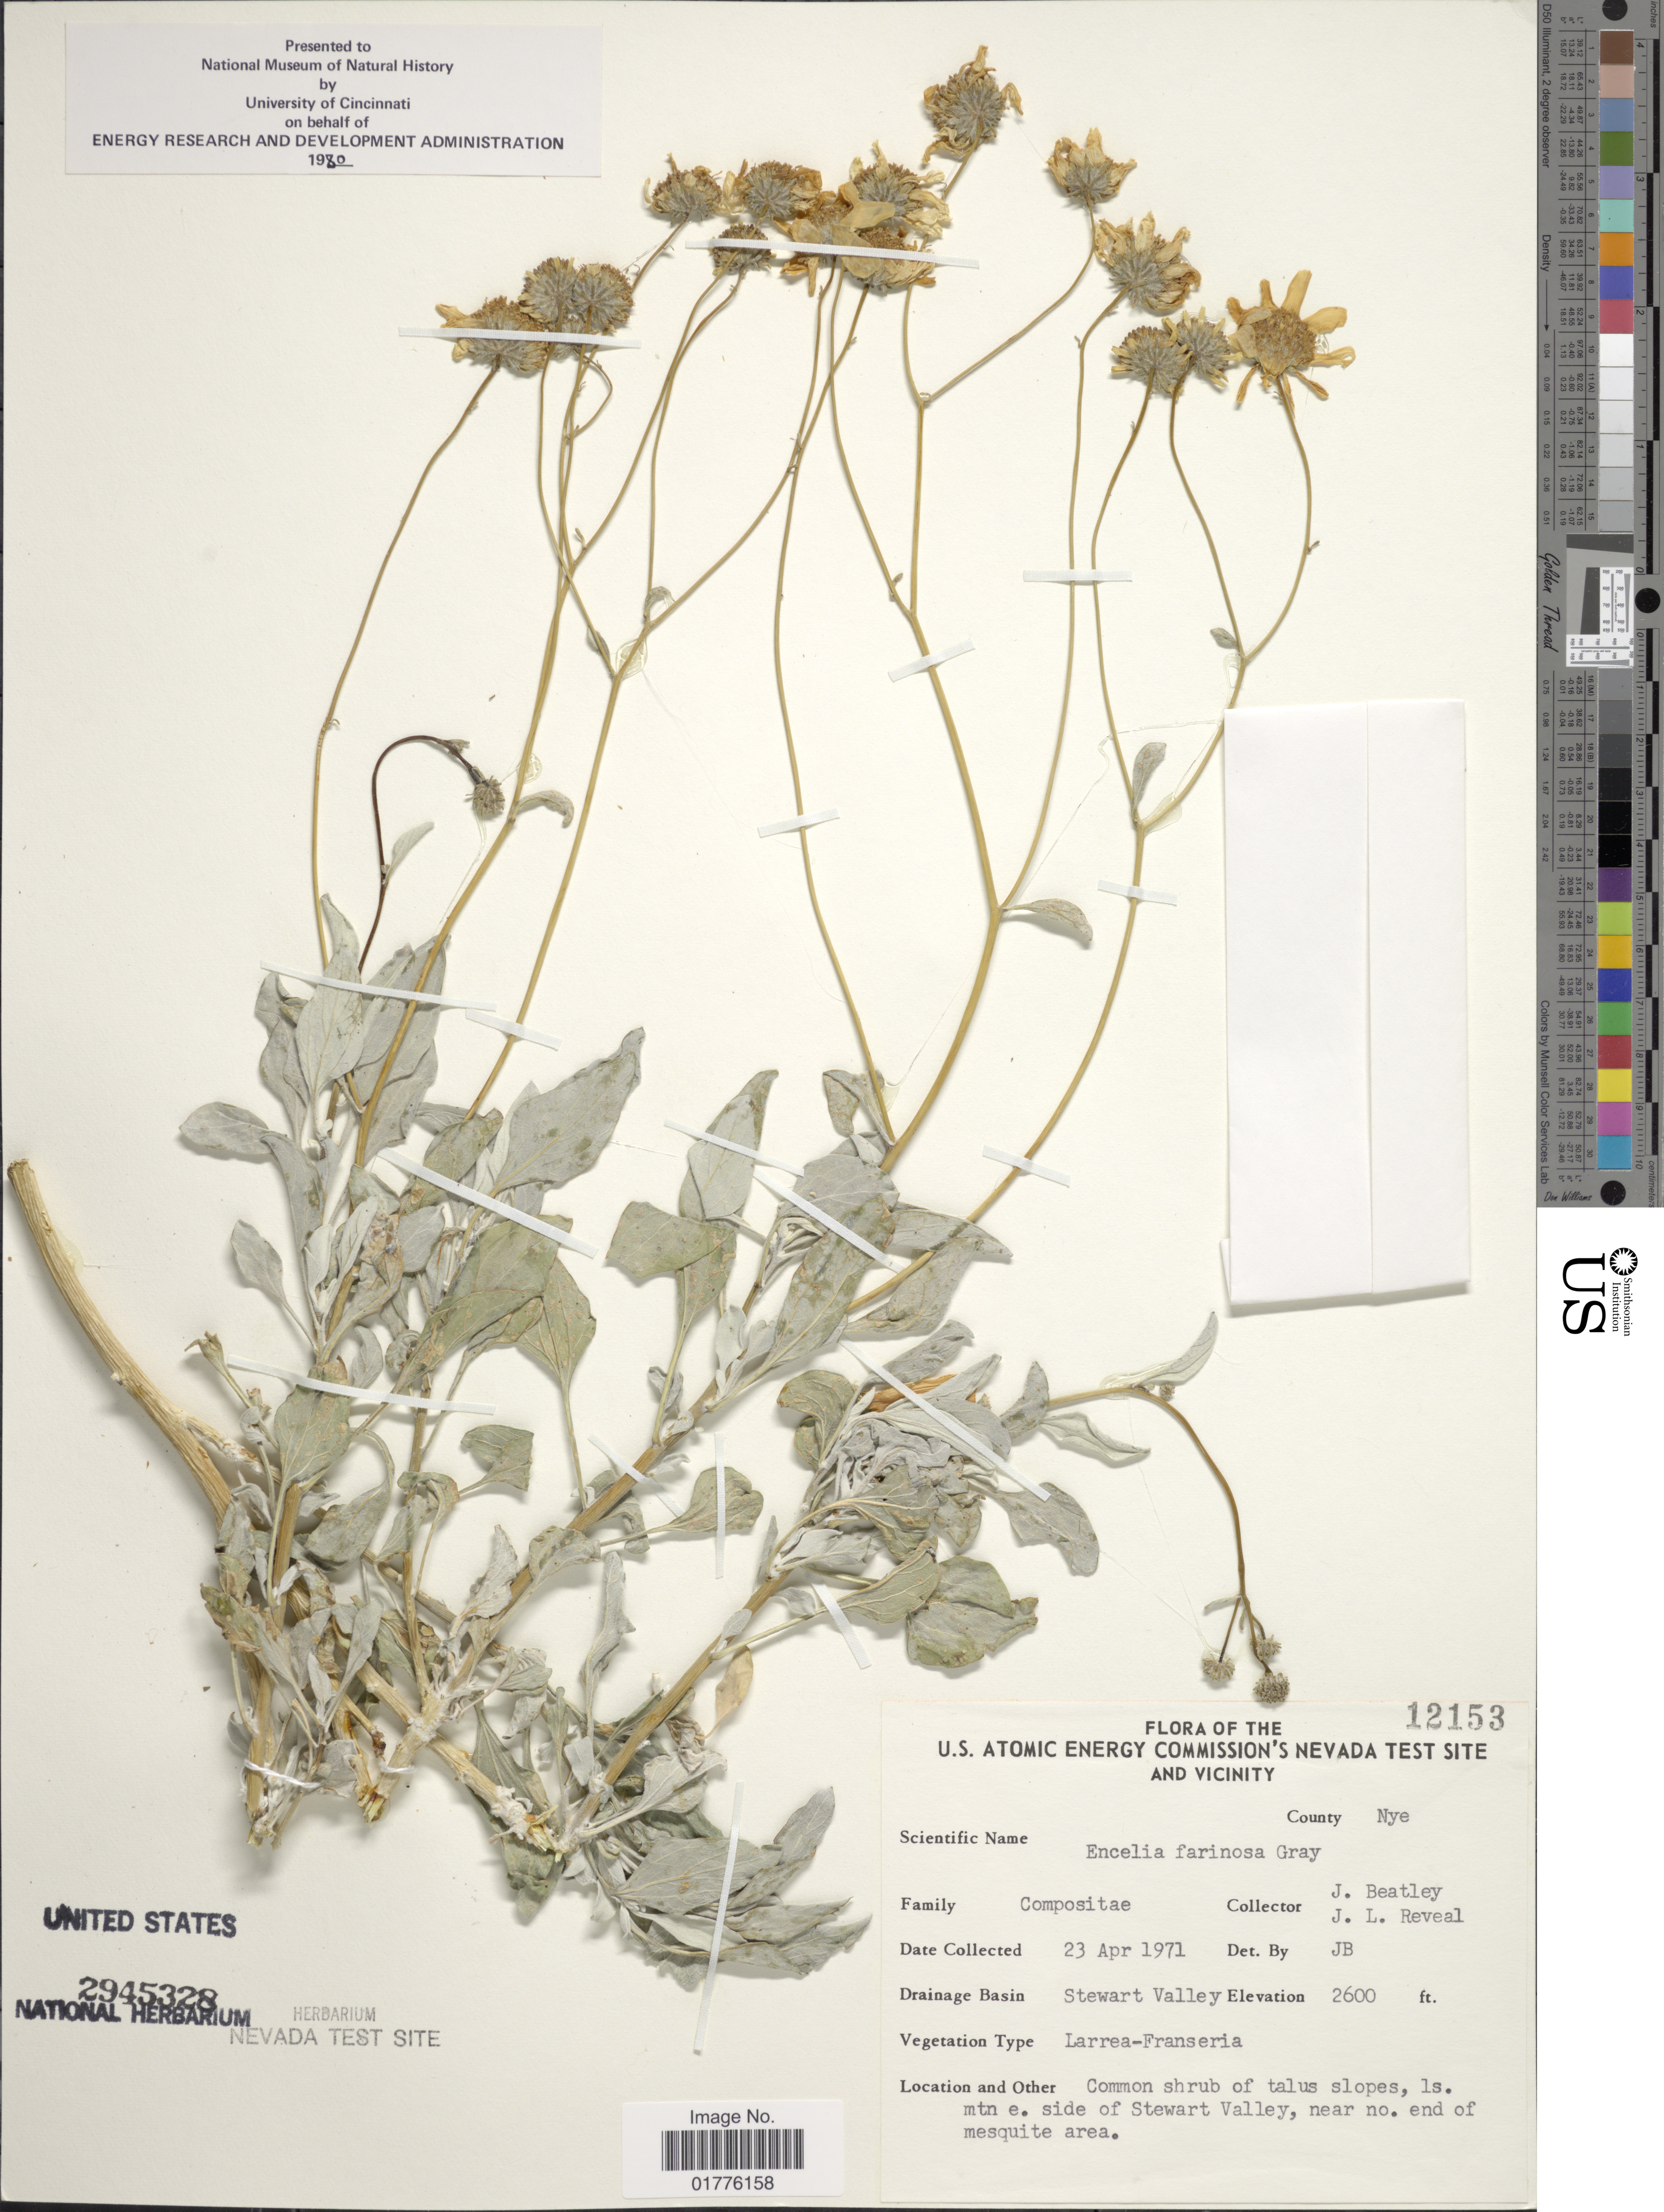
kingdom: Plantae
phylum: Tracheophyta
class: Magnoliopsida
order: Asterales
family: Asteraceae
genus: Encelia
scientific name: Encelia farinosa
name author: A. Gray ex Torr. in Emory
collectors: J. C. Beatley & J. L. Reveal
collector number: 12153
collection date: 1971-04-23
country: United States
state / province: Nevada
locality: The U.S. Atomic Energy Commission's Nevada Test site and vicinity. County Nye. Drainage Basin Stewart Valley. Is. mtn e. side of Stewart Valley, near no. end of mesquite area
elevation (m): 792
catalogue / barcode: US 2945328